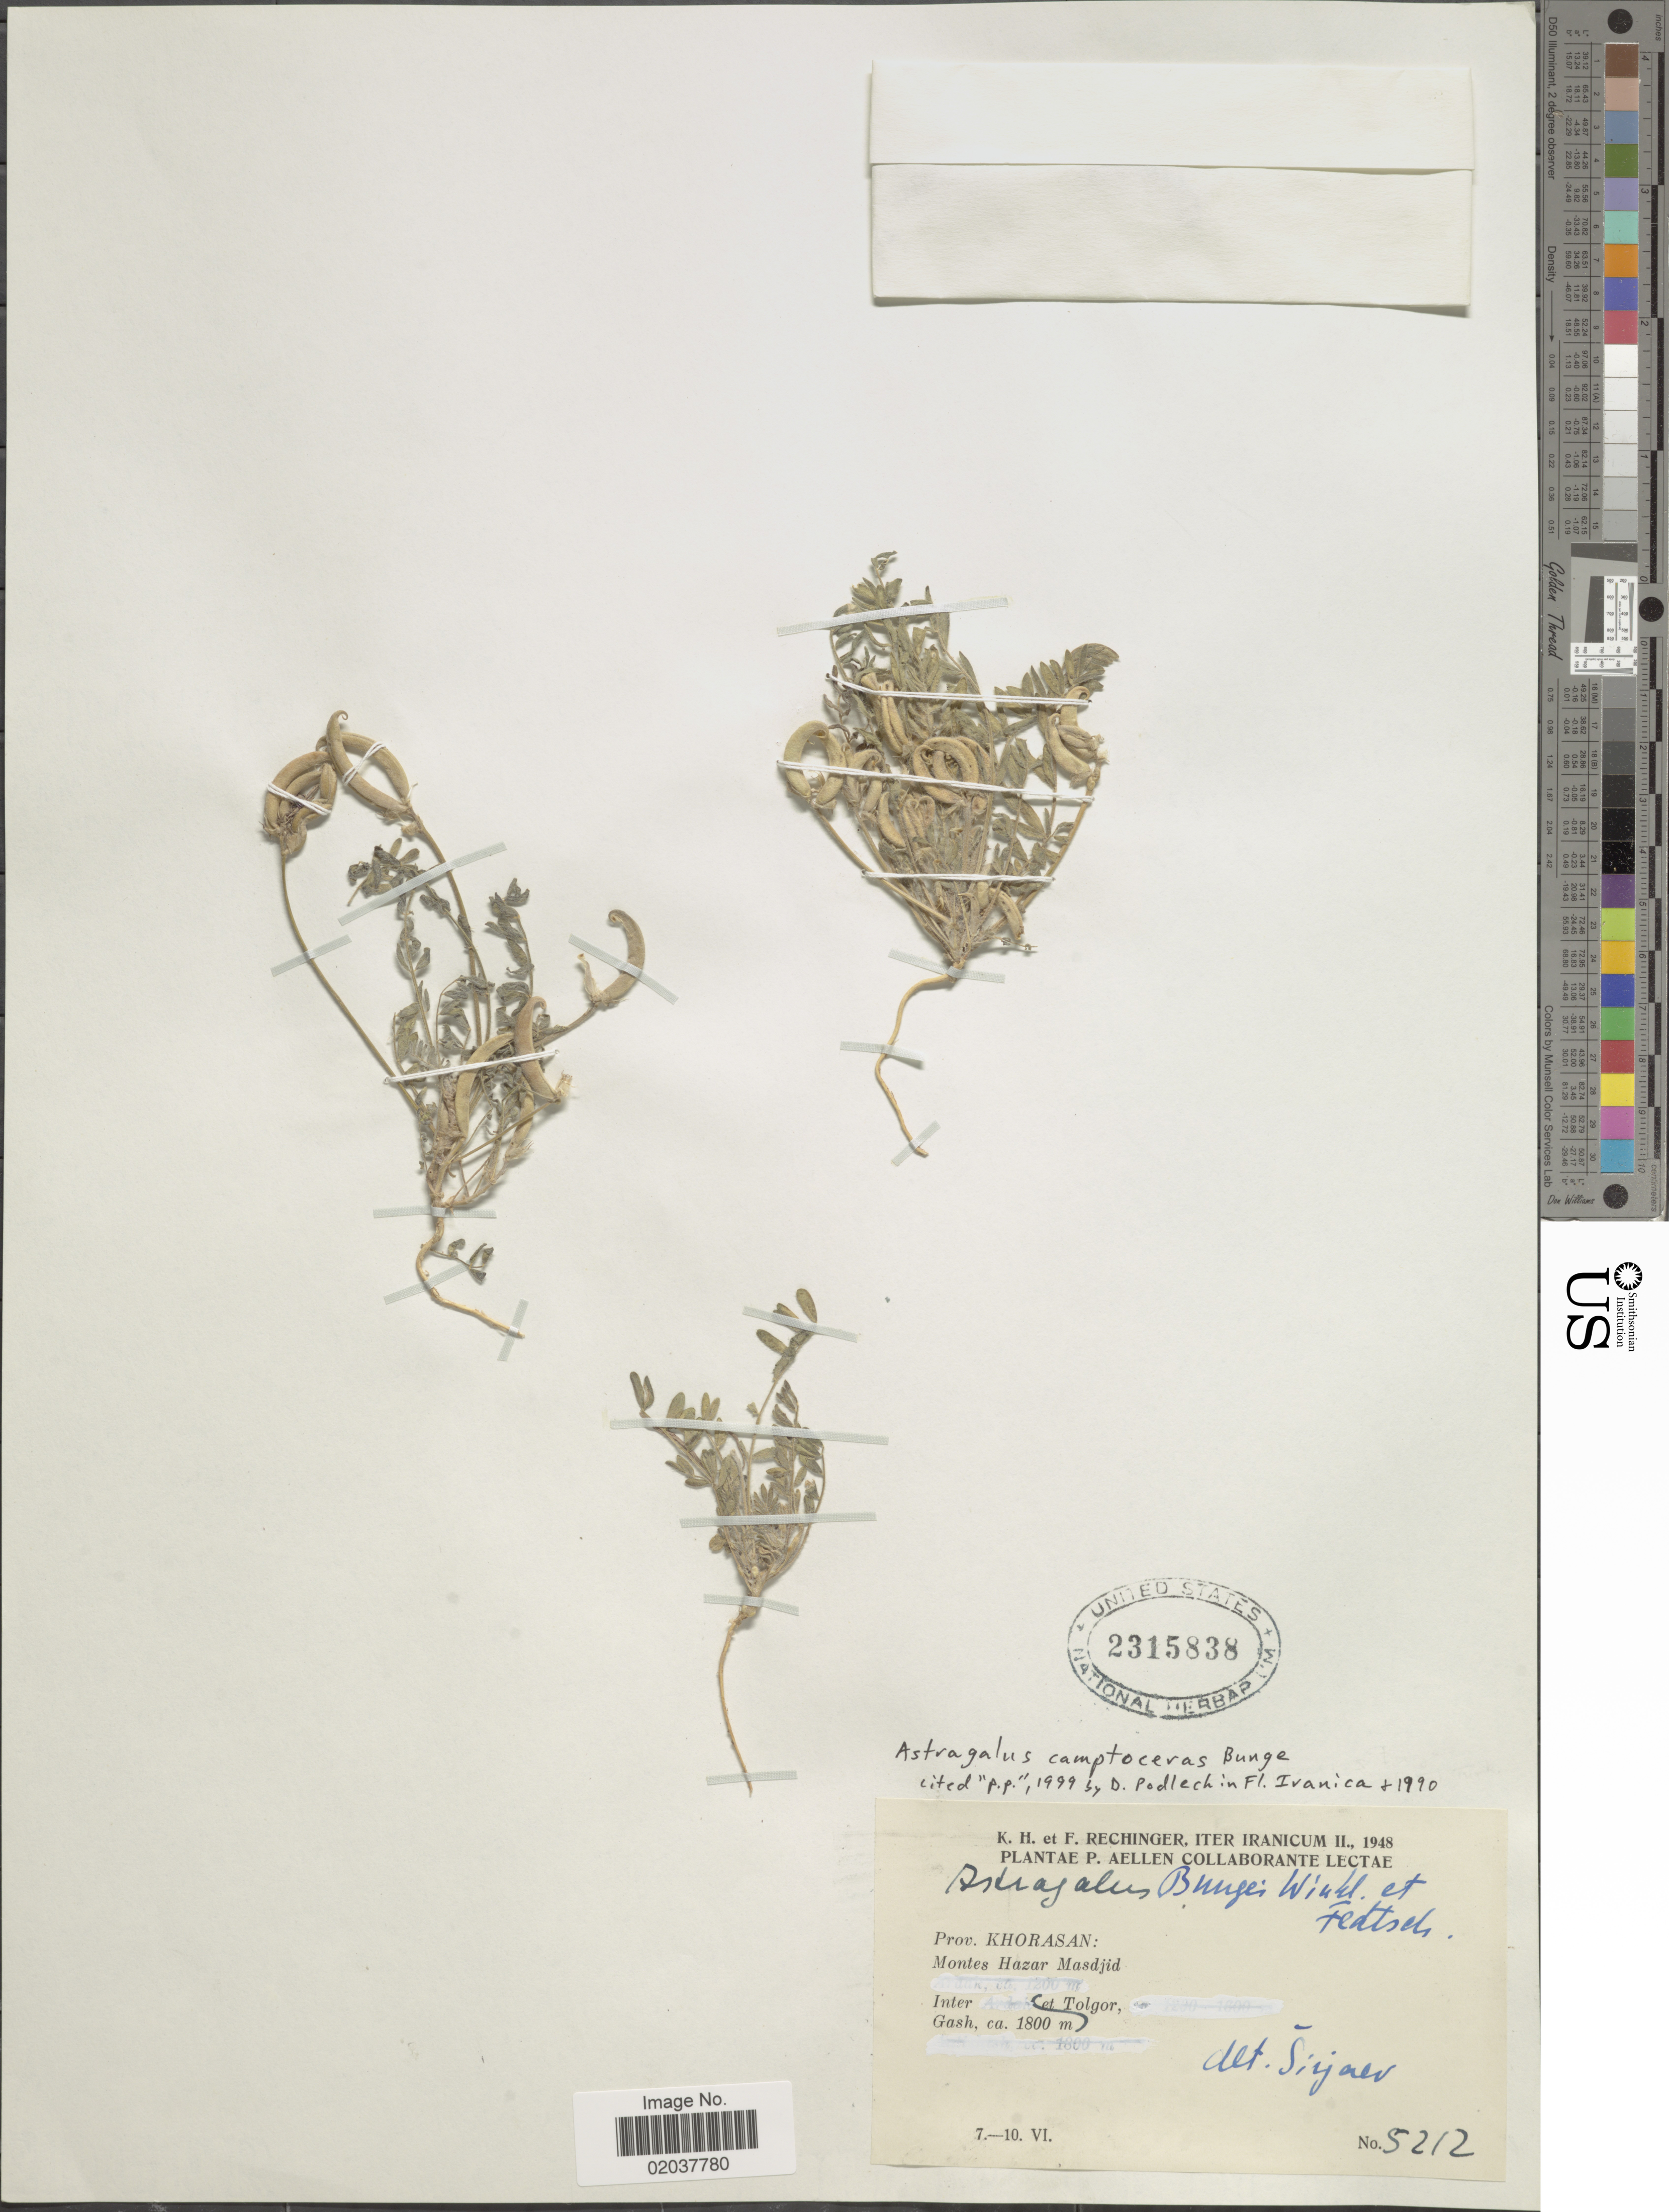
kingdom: Plantae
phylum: Tracheophyta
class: Magnoliopsida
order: Fabales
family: Fabaceae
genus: Astragalus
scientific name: Astragalus camptoceras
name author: Bunge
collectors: K. H. Rechinger & F. Rechinger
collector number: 5212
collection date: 1948-06-07/1948-06-10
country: Iran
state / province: Khorasan [obsolete]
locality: Montes Hazar Masdjid, inter Gash et Tolgor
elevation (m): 1800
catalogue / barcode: US 2315838